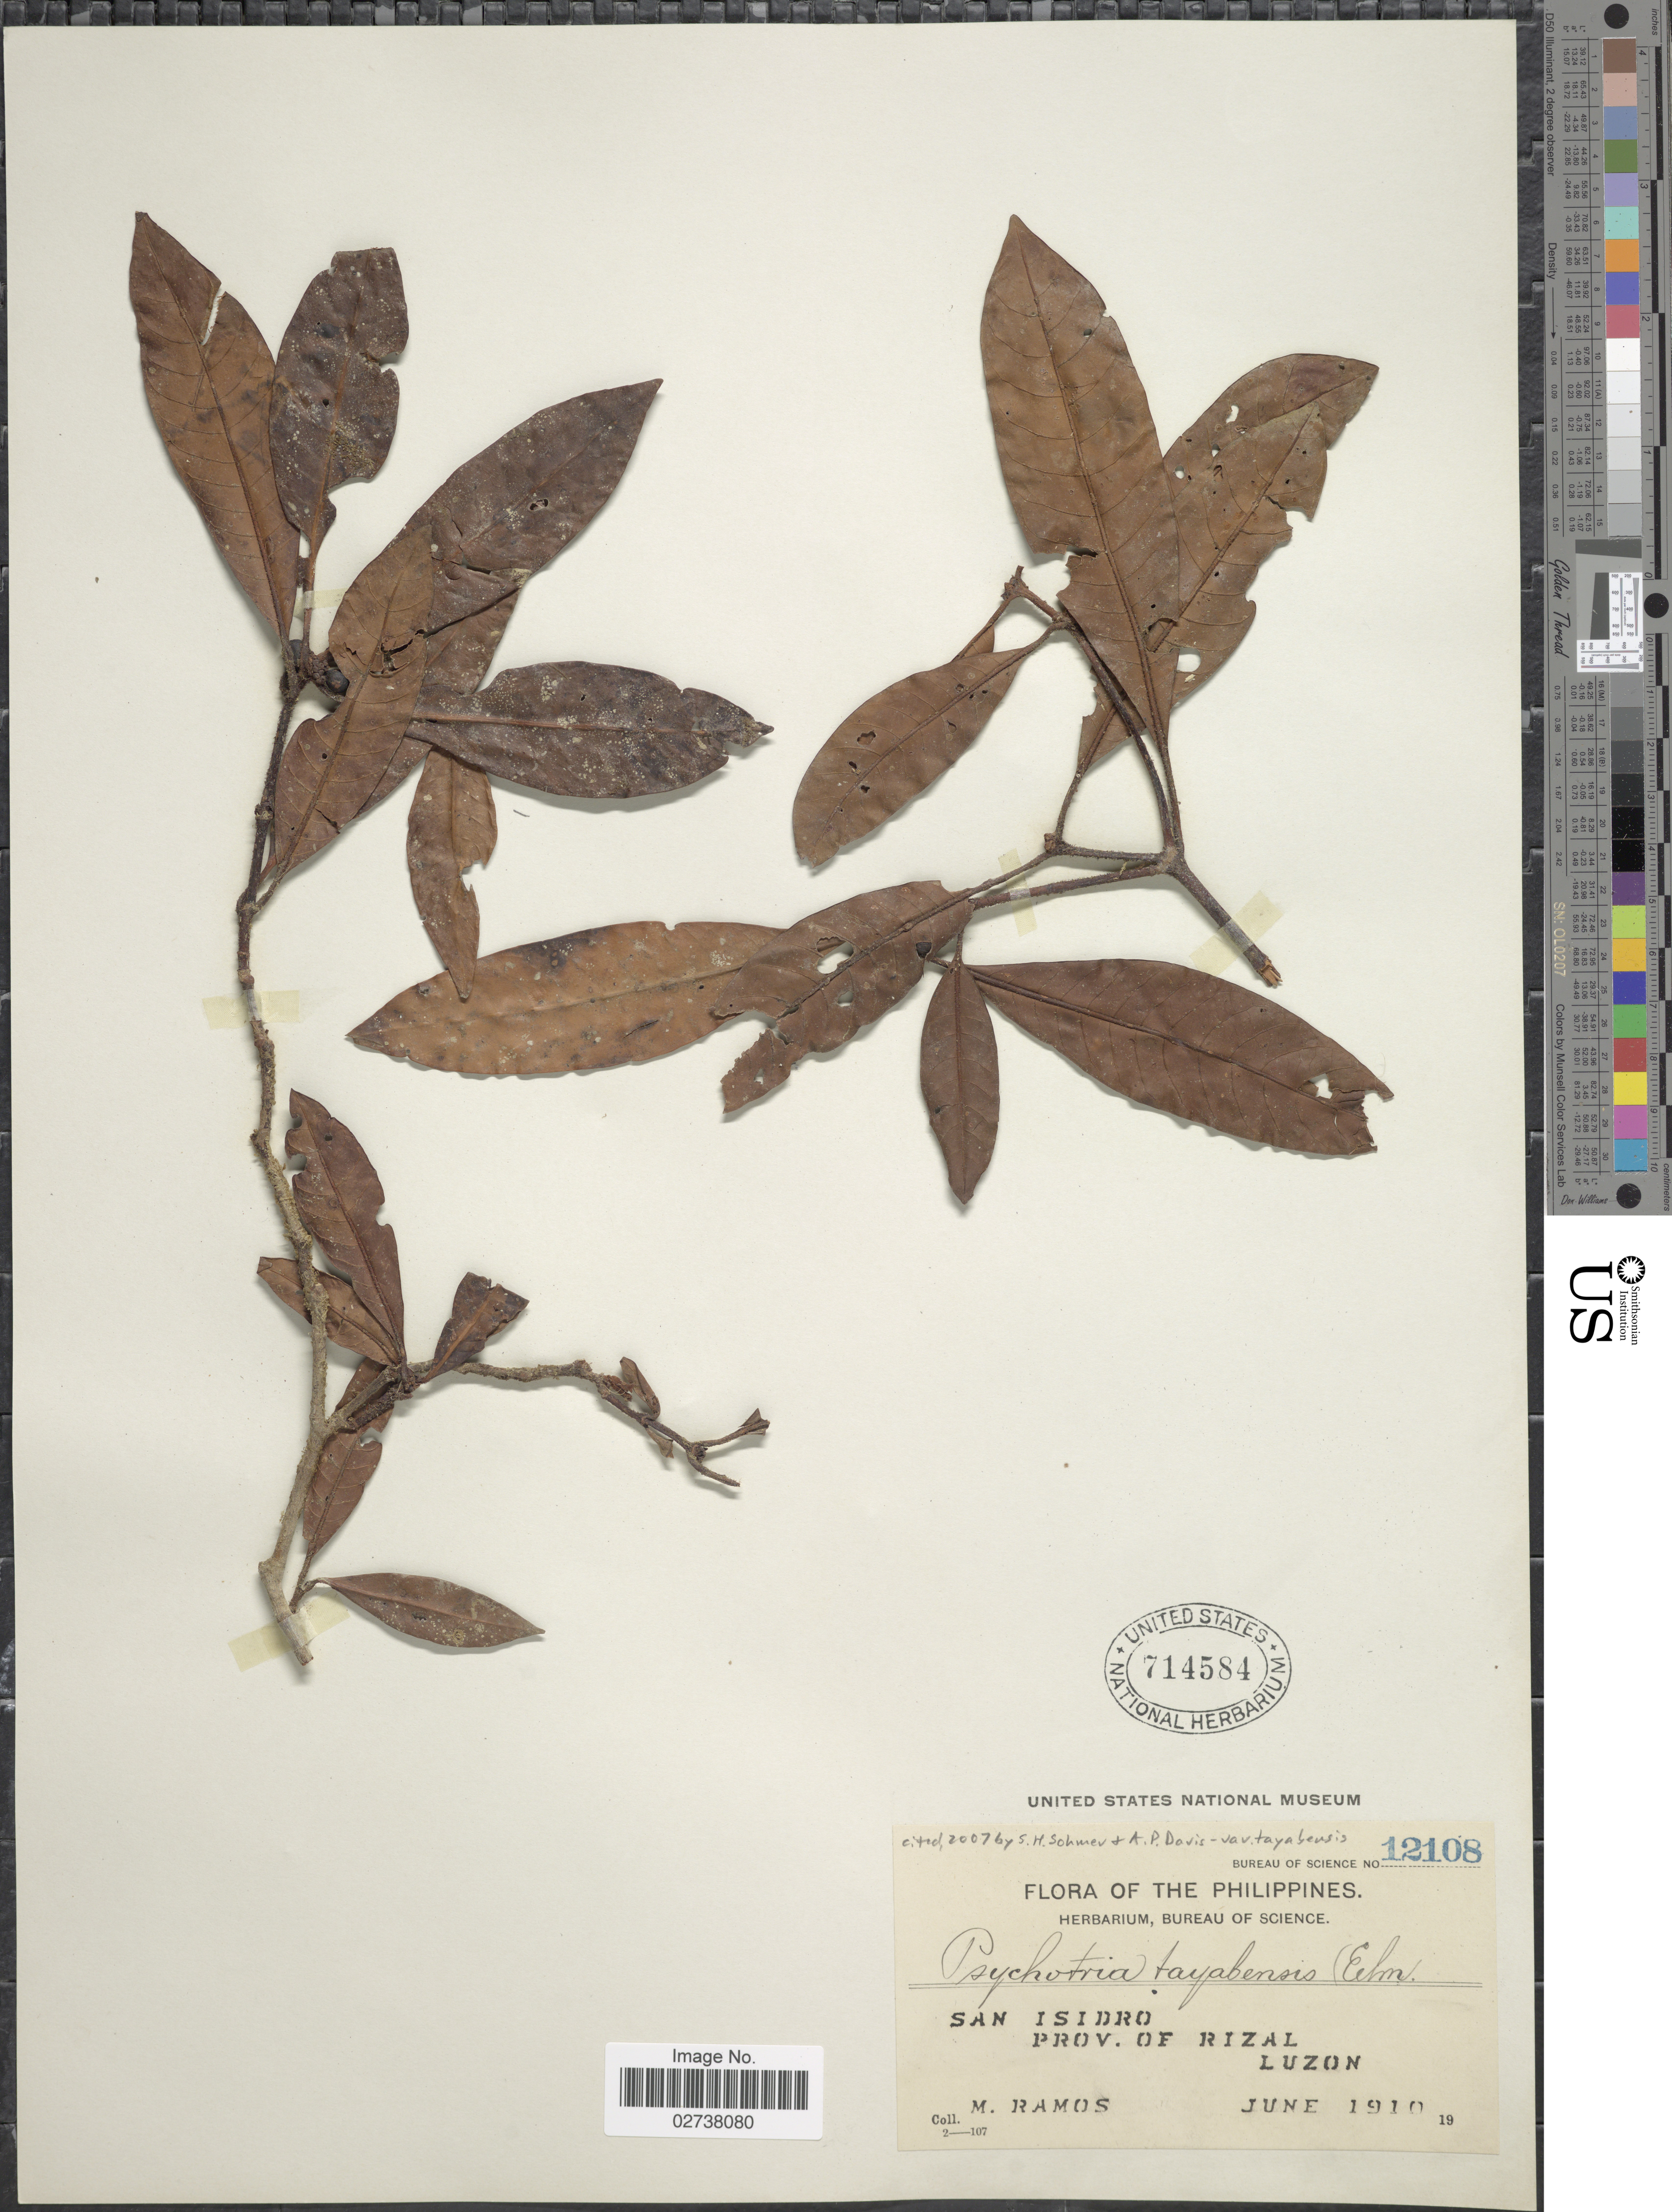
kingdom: Plantae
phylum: Tracheophyta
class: Magnoliopsida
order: Gentianales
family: Rubiaceae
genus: Psychotria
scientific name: Psychotria tayabensis var. tayabensis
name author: Elmer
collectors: M. Ramos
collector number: Bureau of Science 12108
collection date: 1910-06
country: Philippines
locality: San Isidro, Prov. of Rizal, Luzon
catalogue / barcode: US 714584